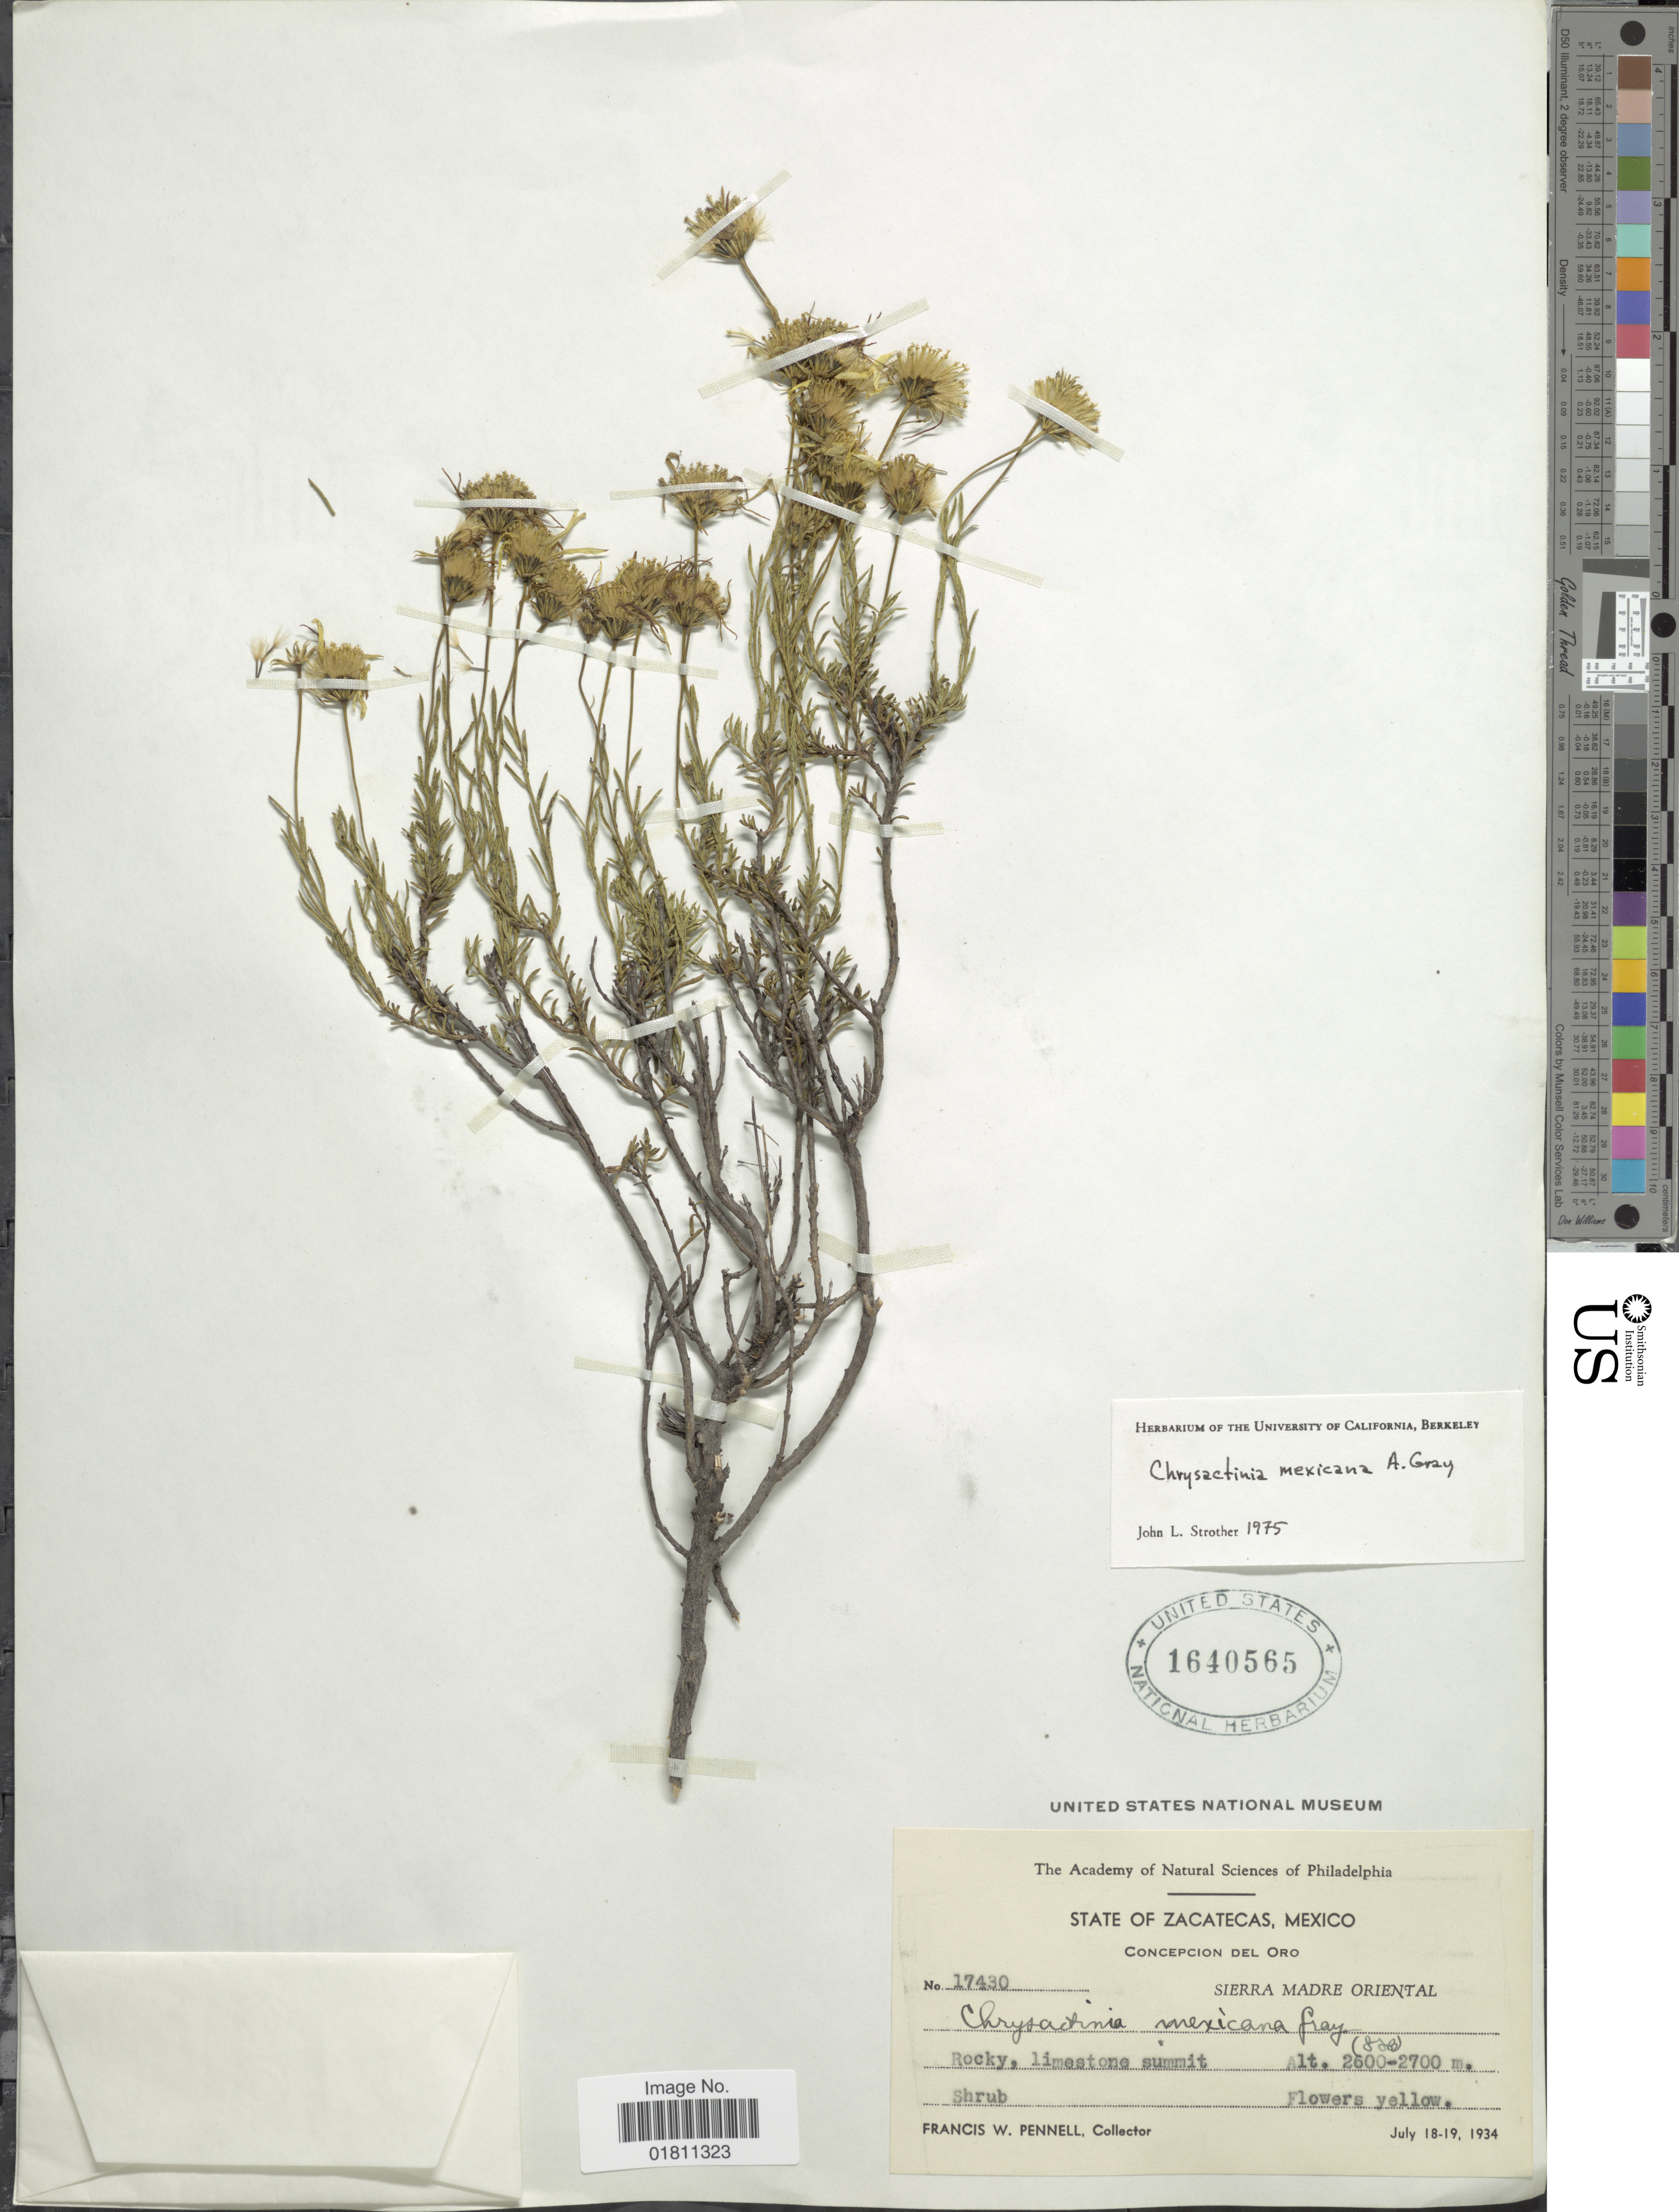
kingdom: Plantae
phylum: Tracheophyta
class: Magnoliopsida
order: Asterales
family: Asteraceae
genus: Chrysactinia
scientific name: Chrysactinia mexicana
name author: A. Gray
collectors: F. W. Pennell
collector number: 17430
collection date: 1934-07-18/1934-07-19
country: Mexico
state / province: Zacatecas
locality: Concepcion del Oro. Sierra Madre Oriental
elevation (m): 2600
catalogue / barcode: US 1640565